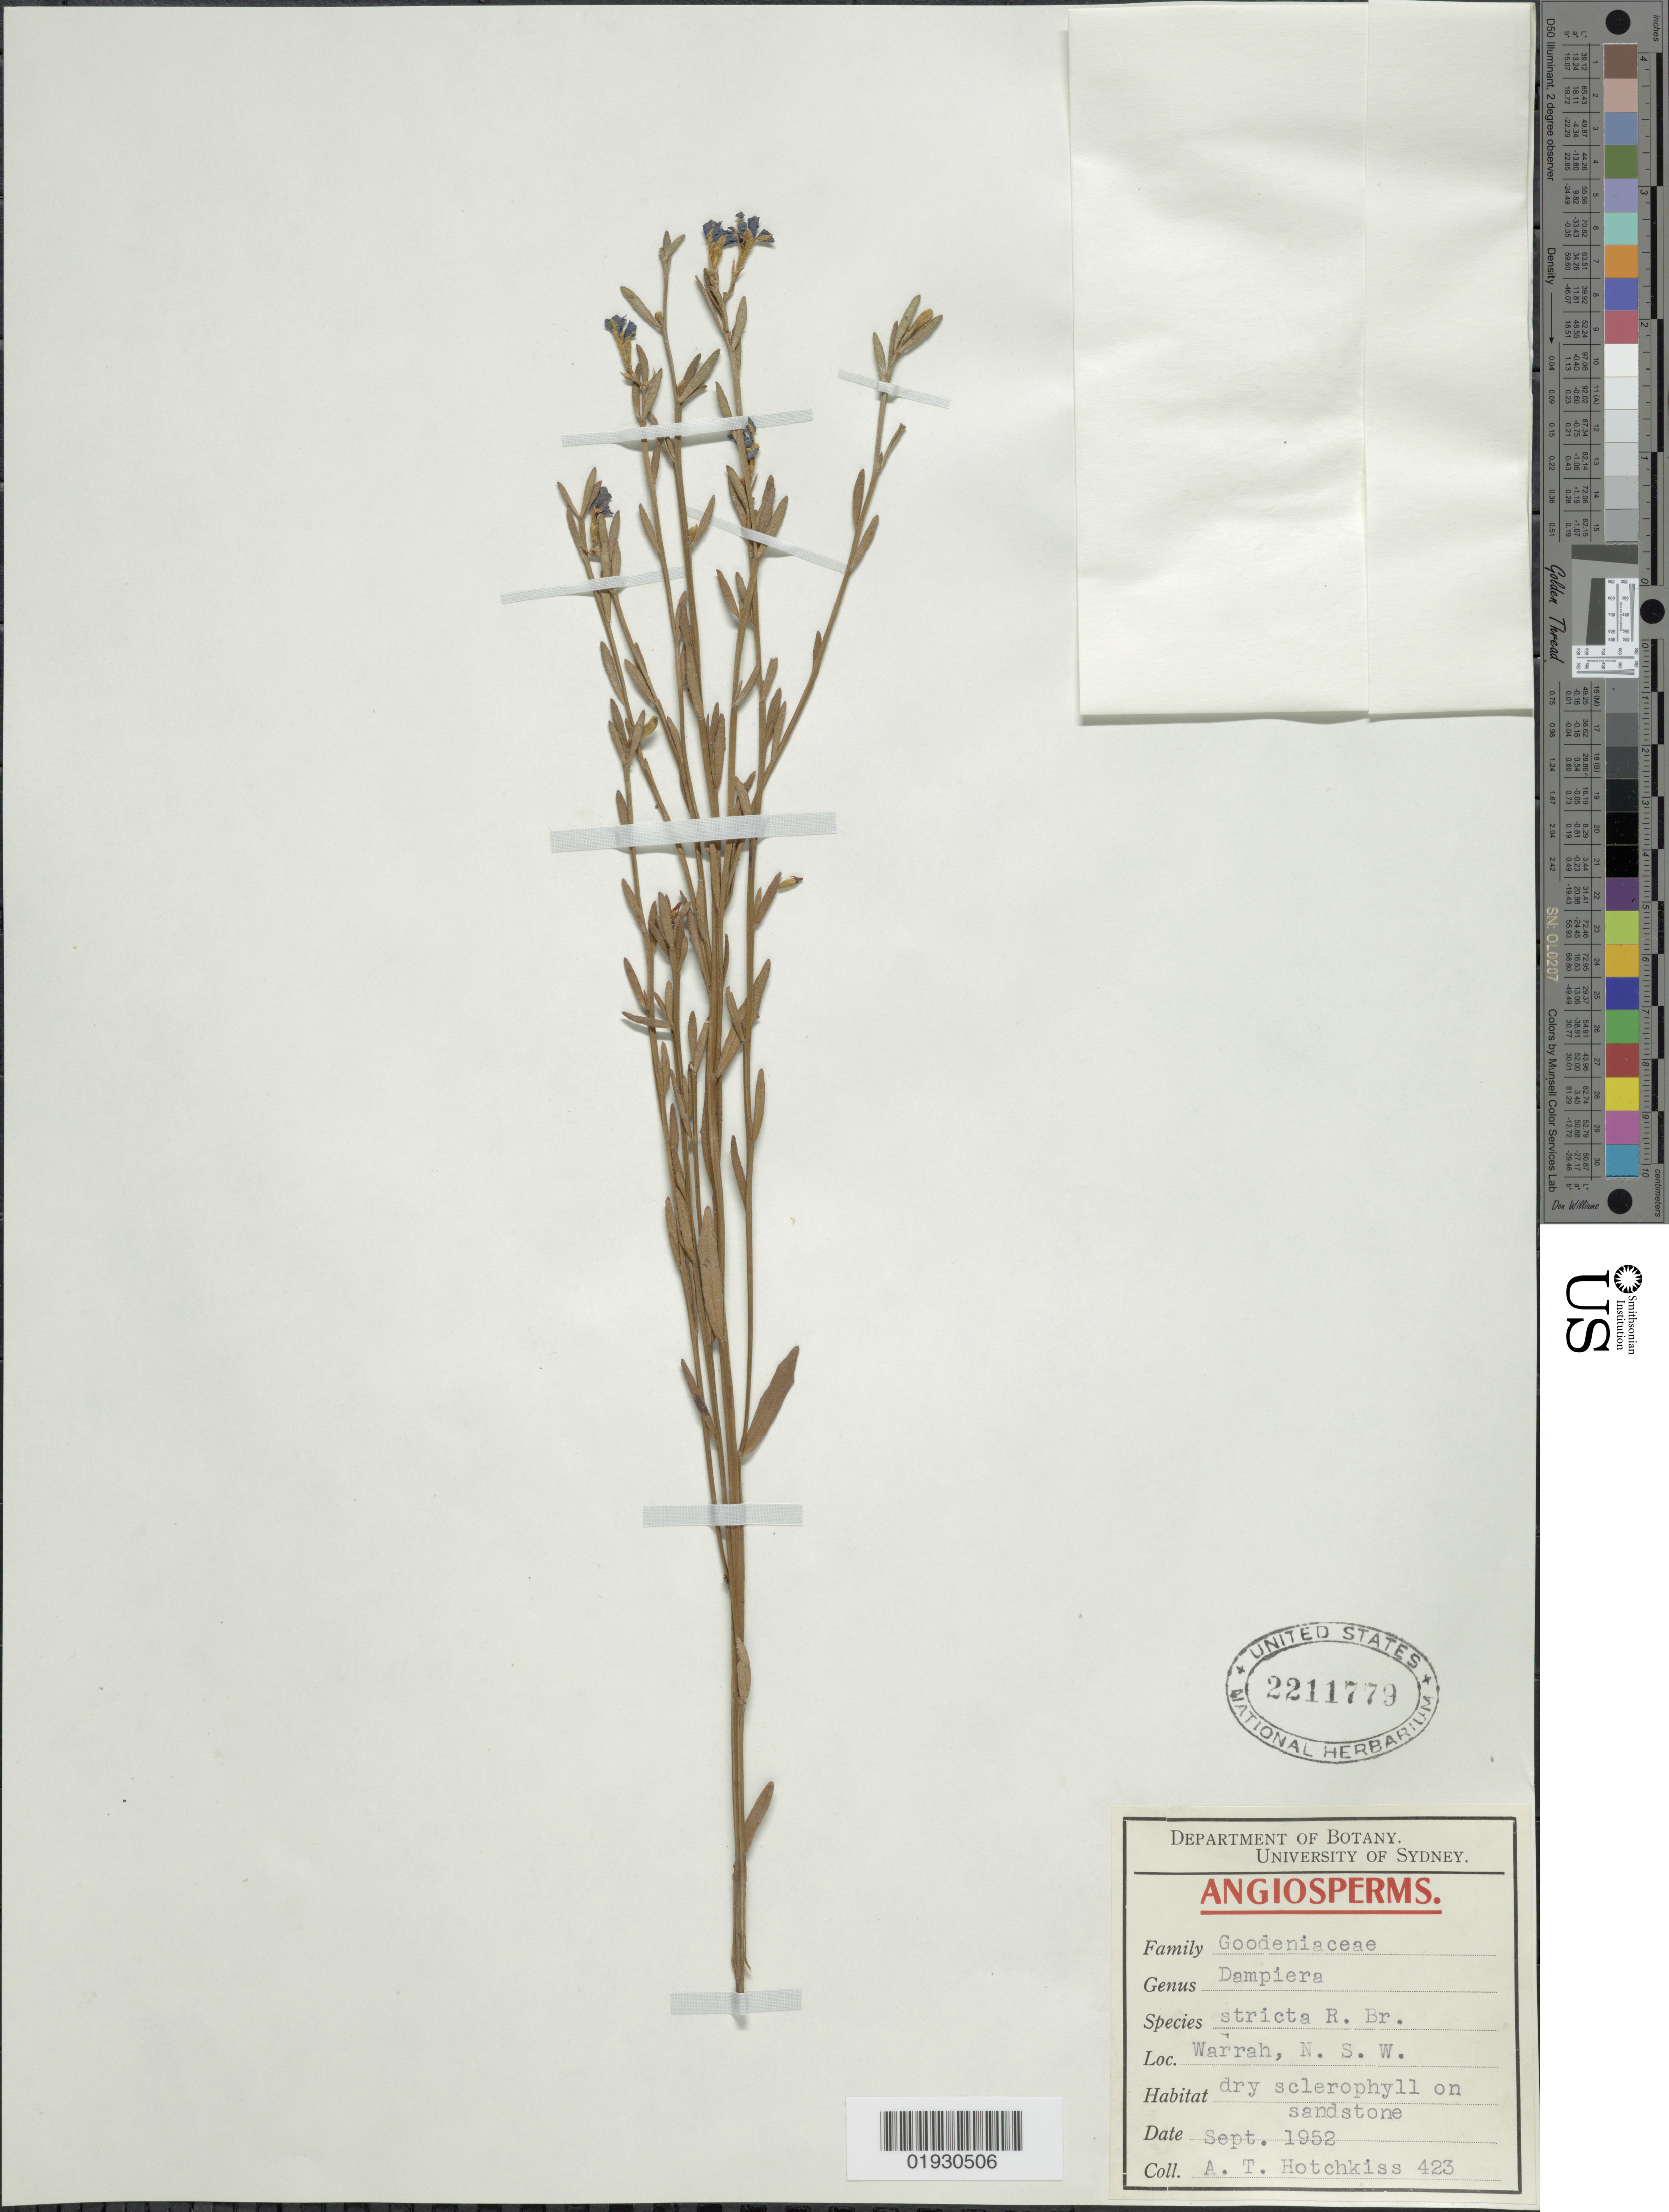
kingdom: Plantae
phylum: Tracheophyta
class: Magnoliopsida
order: Asterales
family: Goodeniaceae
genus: Dampiera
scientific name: Dampiera stricta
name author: (Sm.) R. Br.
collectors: A. Hotchkiss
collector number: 423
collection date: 1952-09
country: Australia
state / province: New South Wales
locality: Warrah, N.S.W.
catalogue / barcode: US 2211779